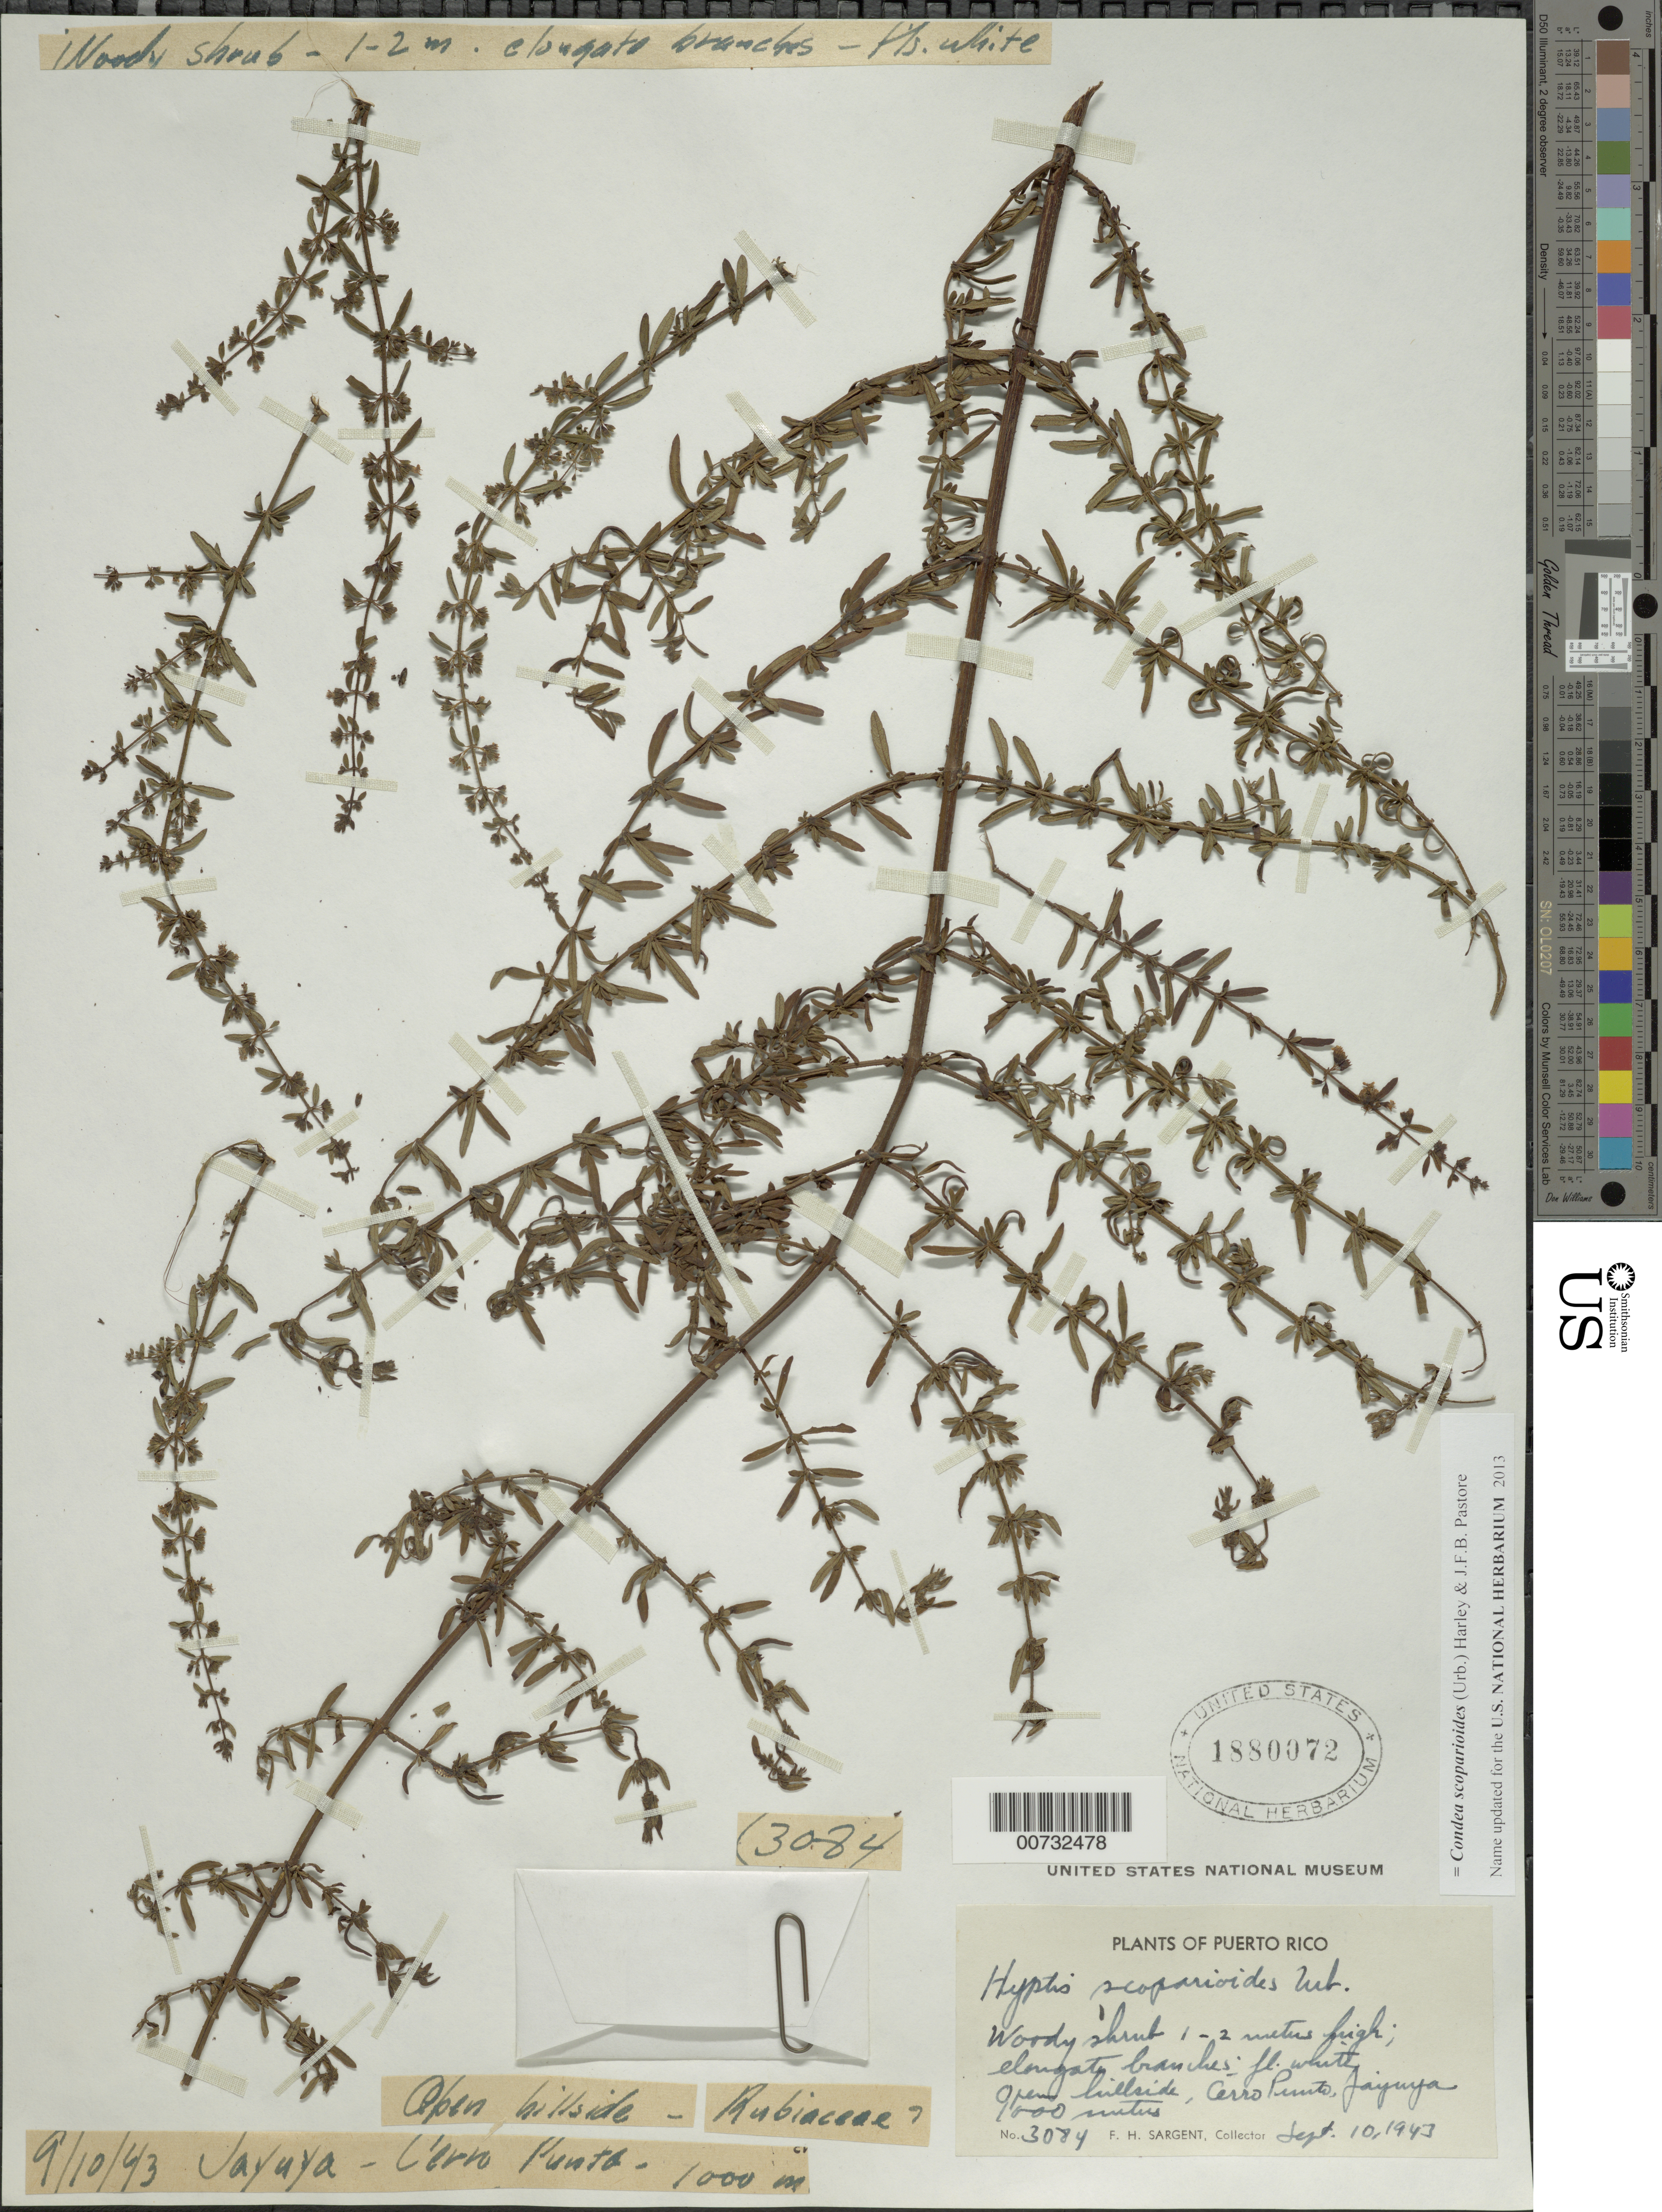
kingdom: Plantae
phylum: Tracheophyta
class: Magnoliopsida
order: Lamiales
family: Lamiaceae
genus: Condea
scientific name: Condea scoparioides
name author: (Urb.) Harley & J.F.B. Pastore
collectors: F. H. Sargent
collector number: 3084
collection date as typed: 10 Sep 1943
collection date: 1943-09-10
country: Puerto Rico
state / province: Jayuya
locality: Cerro Punta, Jayuya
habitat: Open hillside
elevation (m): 1000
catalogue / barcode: US 1880072